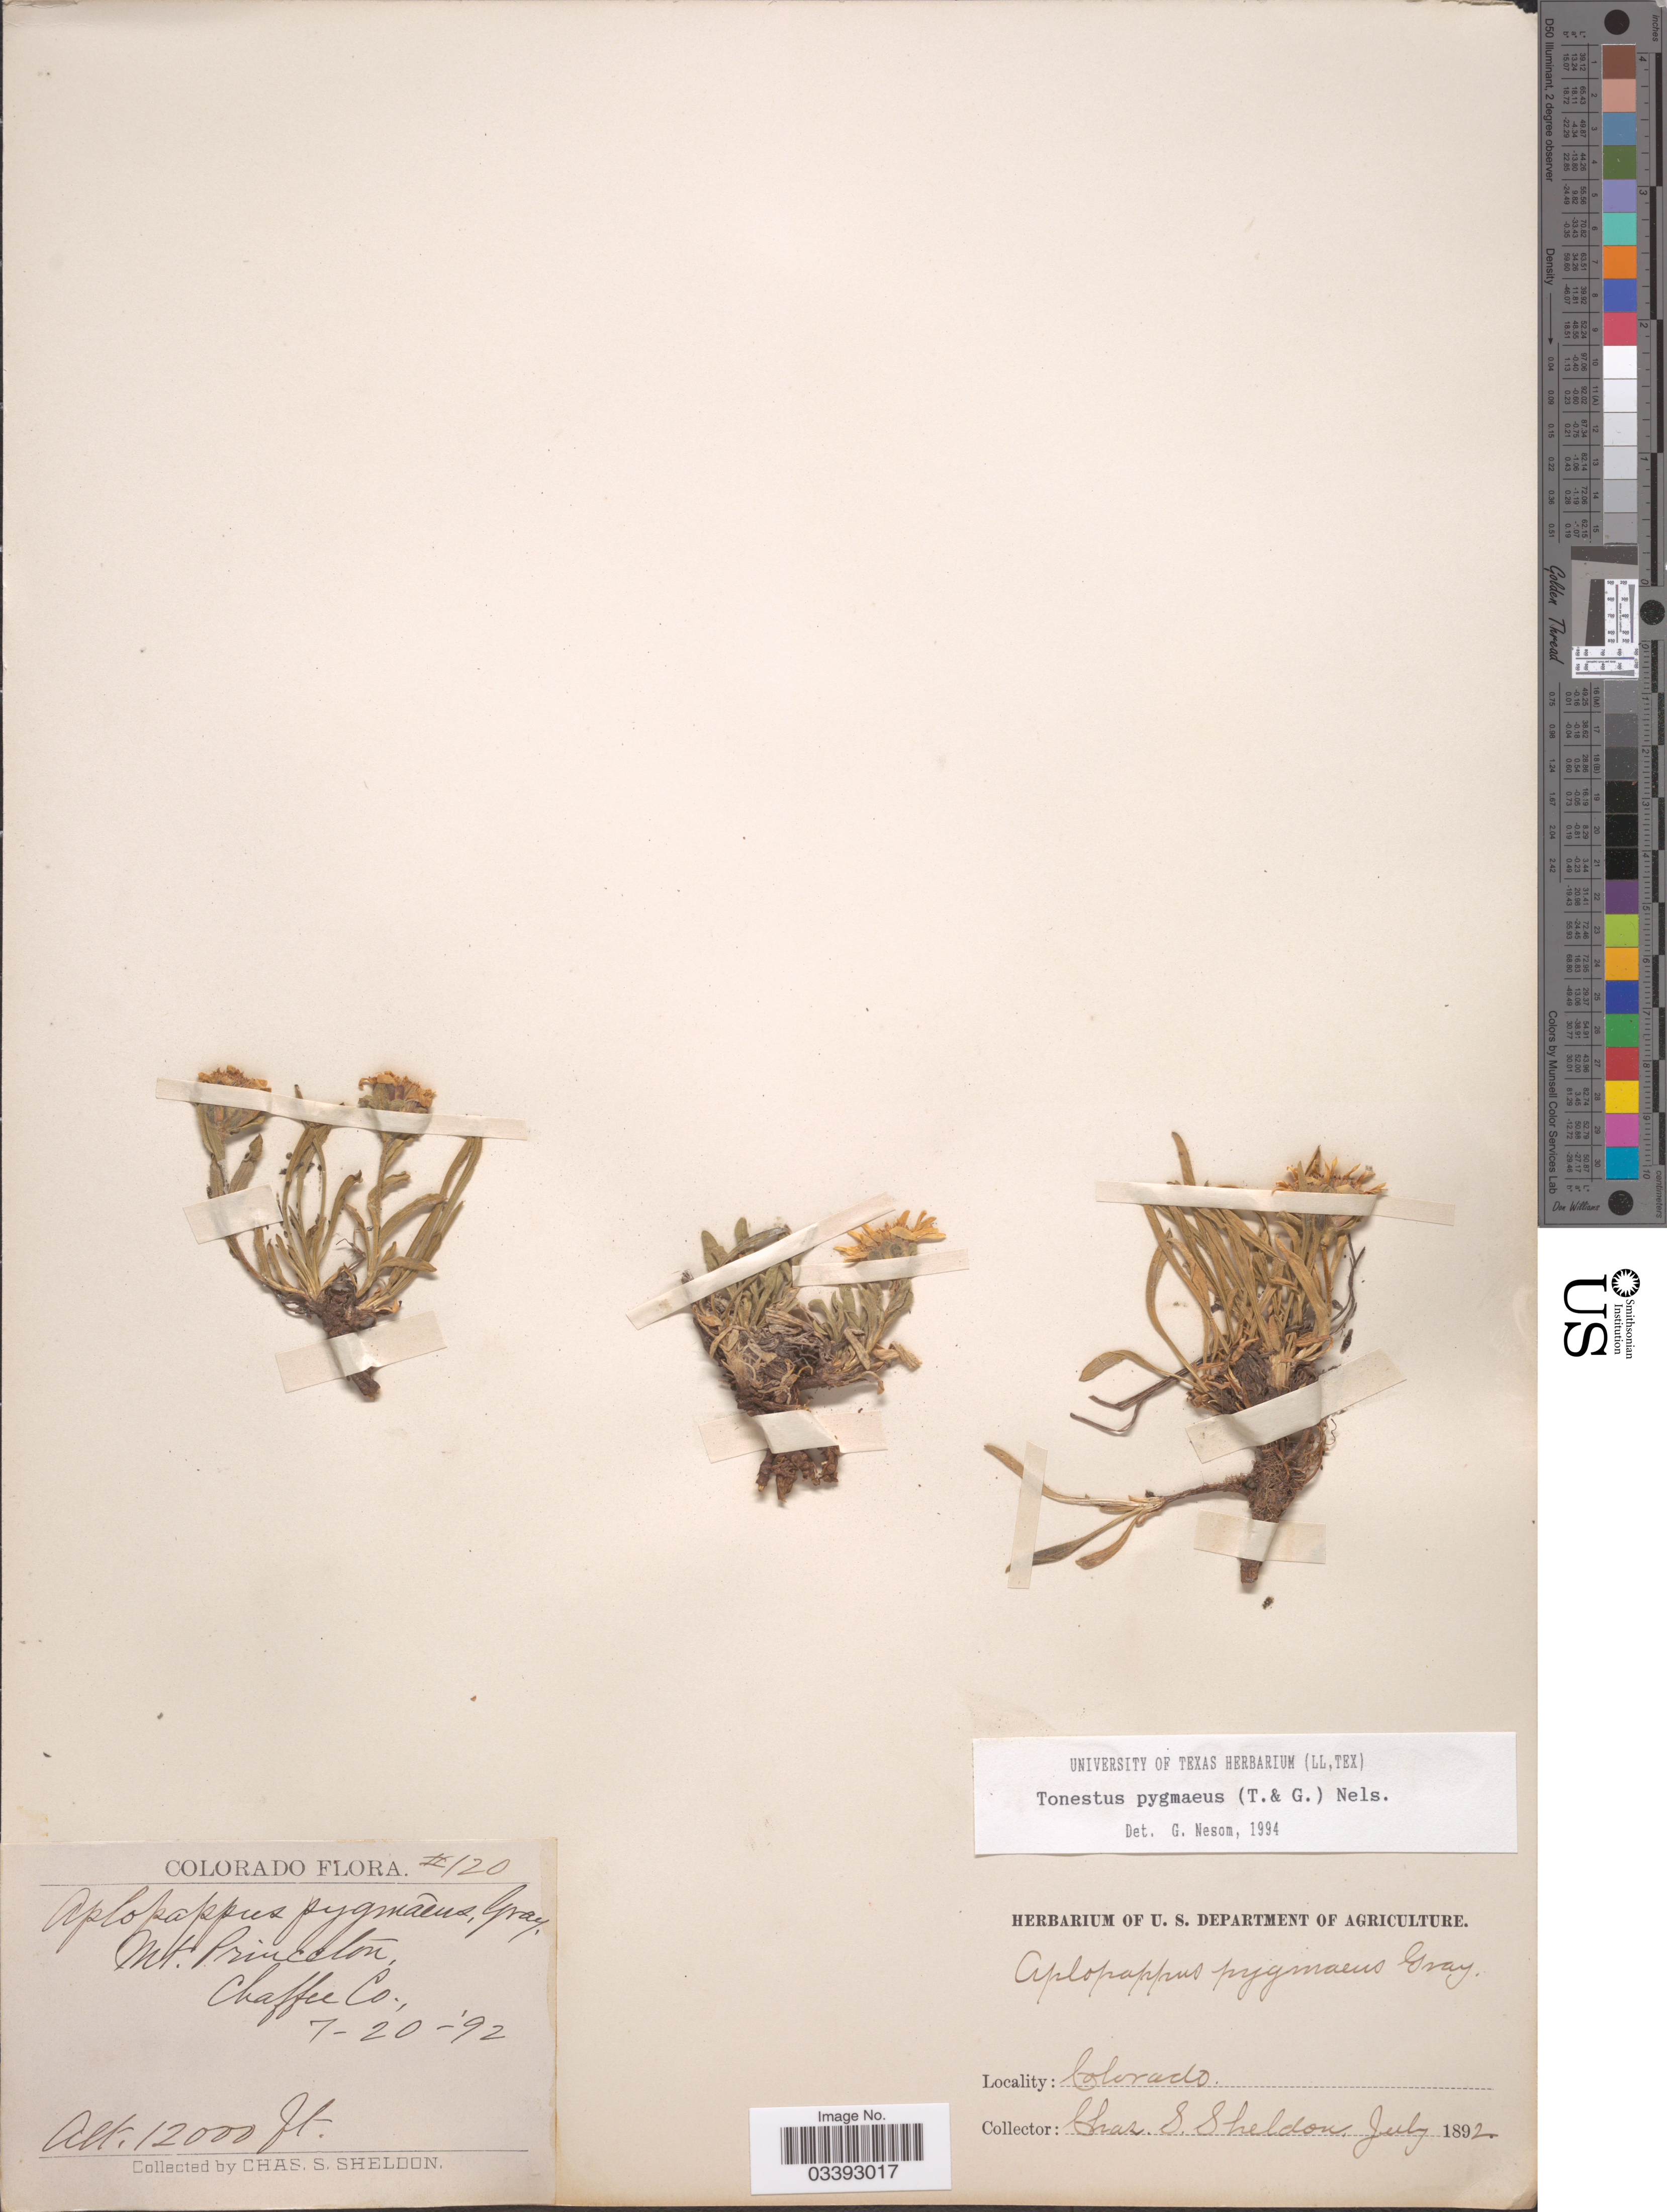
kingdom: Plantae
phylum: Tracheophyta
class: Magnoliopsida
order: Asterales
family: Asteraceae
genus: Tonestus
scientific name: Tonestus pygmaeus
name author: (Torr. & A. Gray) A. Nelson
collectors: C. S. Sheldon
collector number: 120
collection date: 1892-07-20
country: United States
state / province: Colorado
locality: Mt. Princeton. Chaffee Co.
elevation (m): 3658